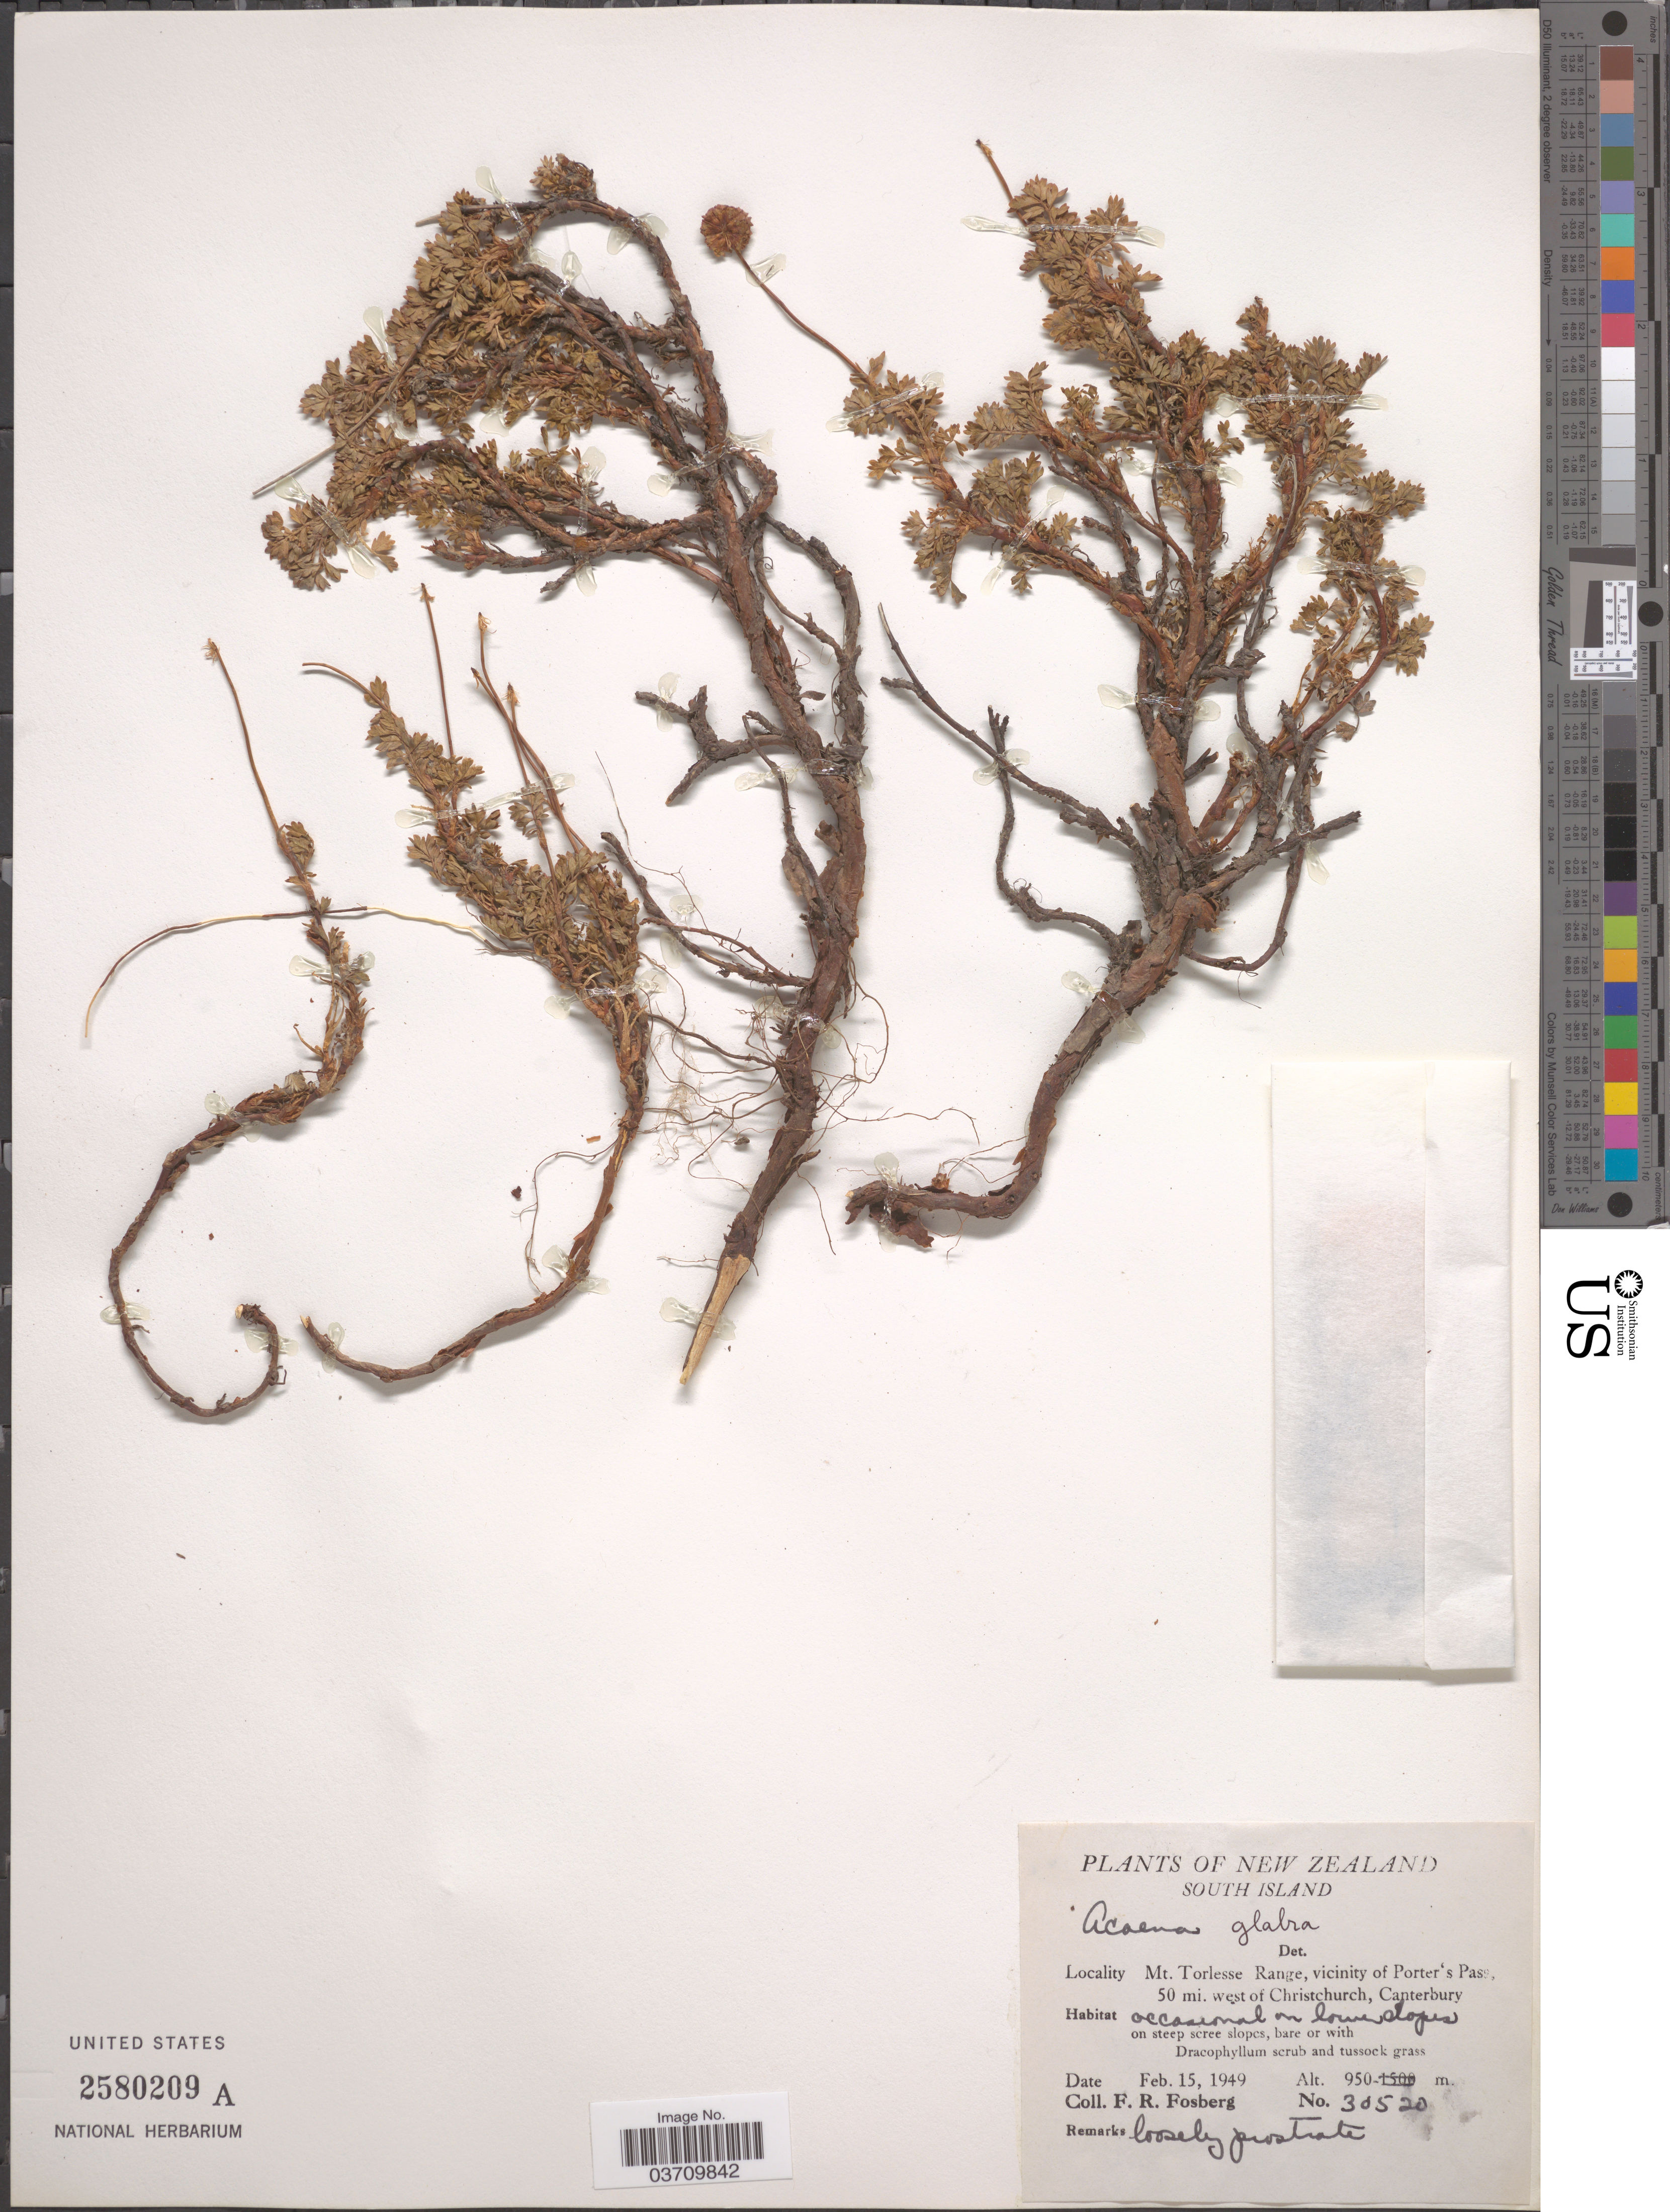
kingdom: Plantae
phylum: Tracheophyta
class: Magnoliopsida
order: Rosales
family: Rosaceae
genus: Acaena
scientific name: Acaena glabra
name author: Buchanan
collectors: F. R. Fosberg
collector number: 30520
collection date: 1949-02-15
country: New Zealand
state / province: Canterbury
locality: South Island. Mt. Torlesse Range, vicinity of Porter's Pass, 50 mi. west of Christchurch.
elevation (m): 950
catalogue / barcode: US 2580209A